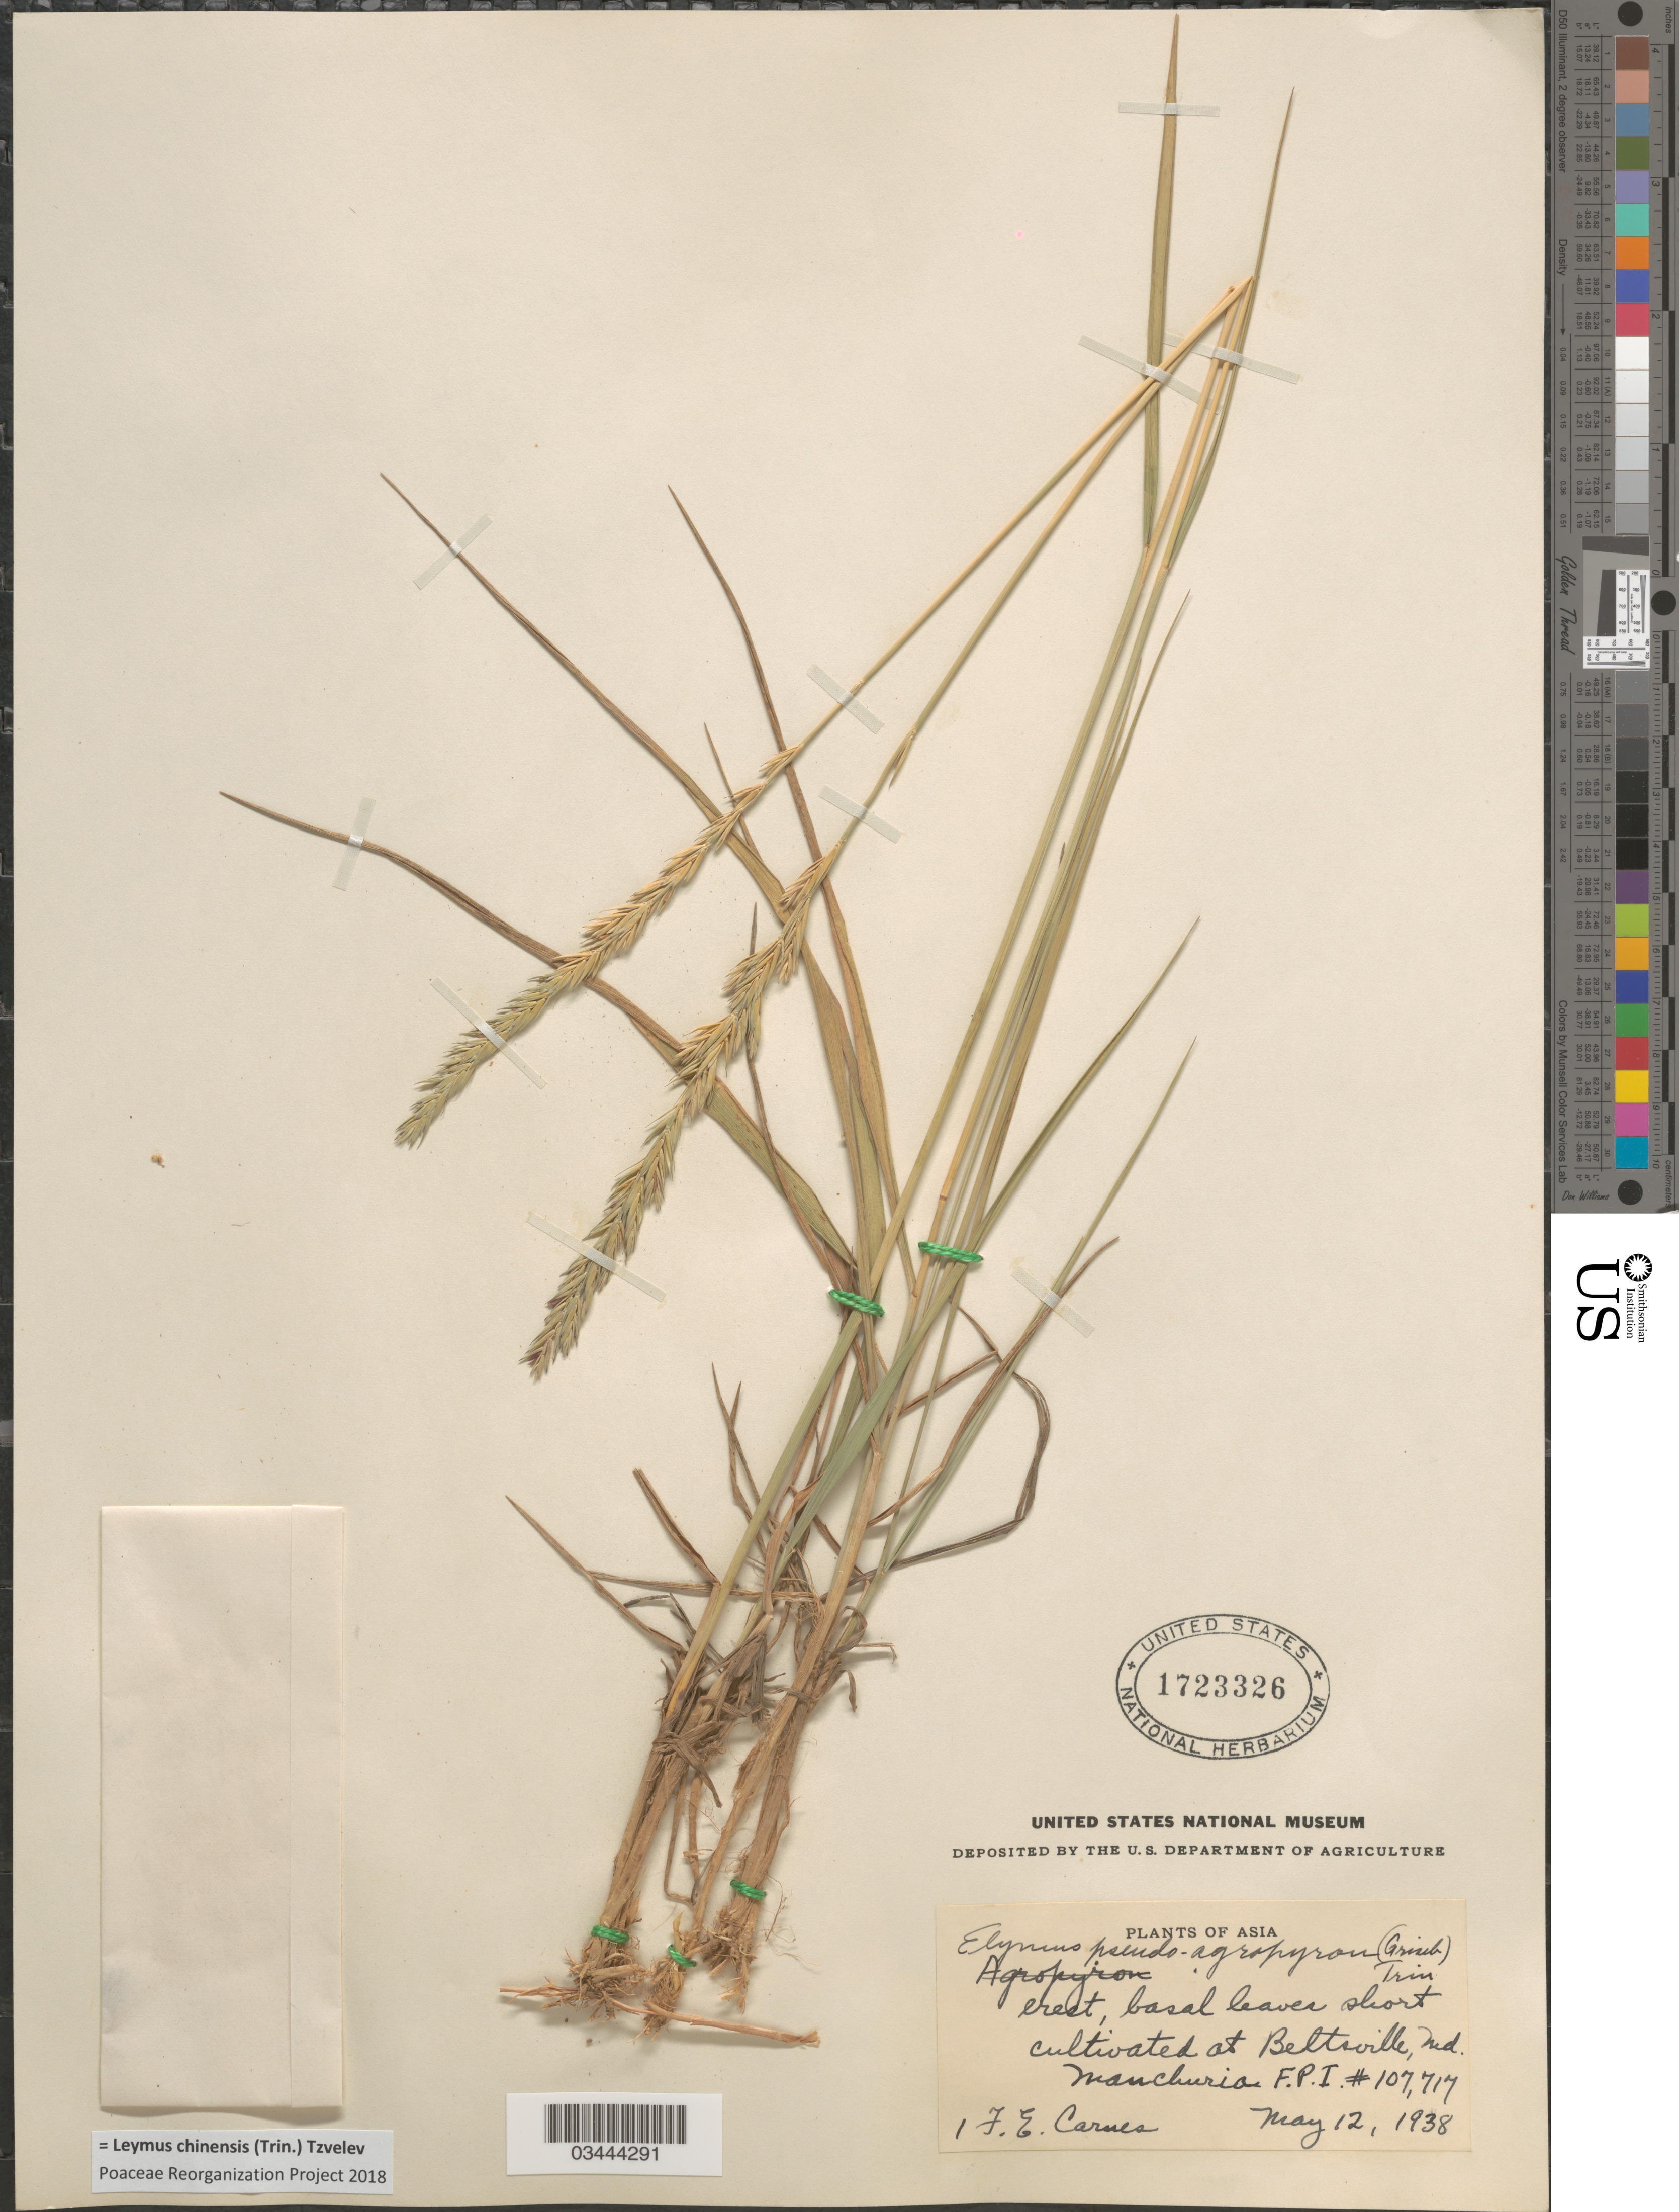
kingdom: Plantae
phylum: Tracheophyta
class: Liliopsida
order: Poales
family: Poaceae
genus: Leymus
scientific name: Leymus chinensis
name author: (Trin.) Tzvelev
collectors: F. Carnes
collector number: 1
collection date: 1938-05-12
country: United States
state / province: Maryland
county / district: Prince George's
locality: At Beltsville.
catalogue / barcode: US 1723326